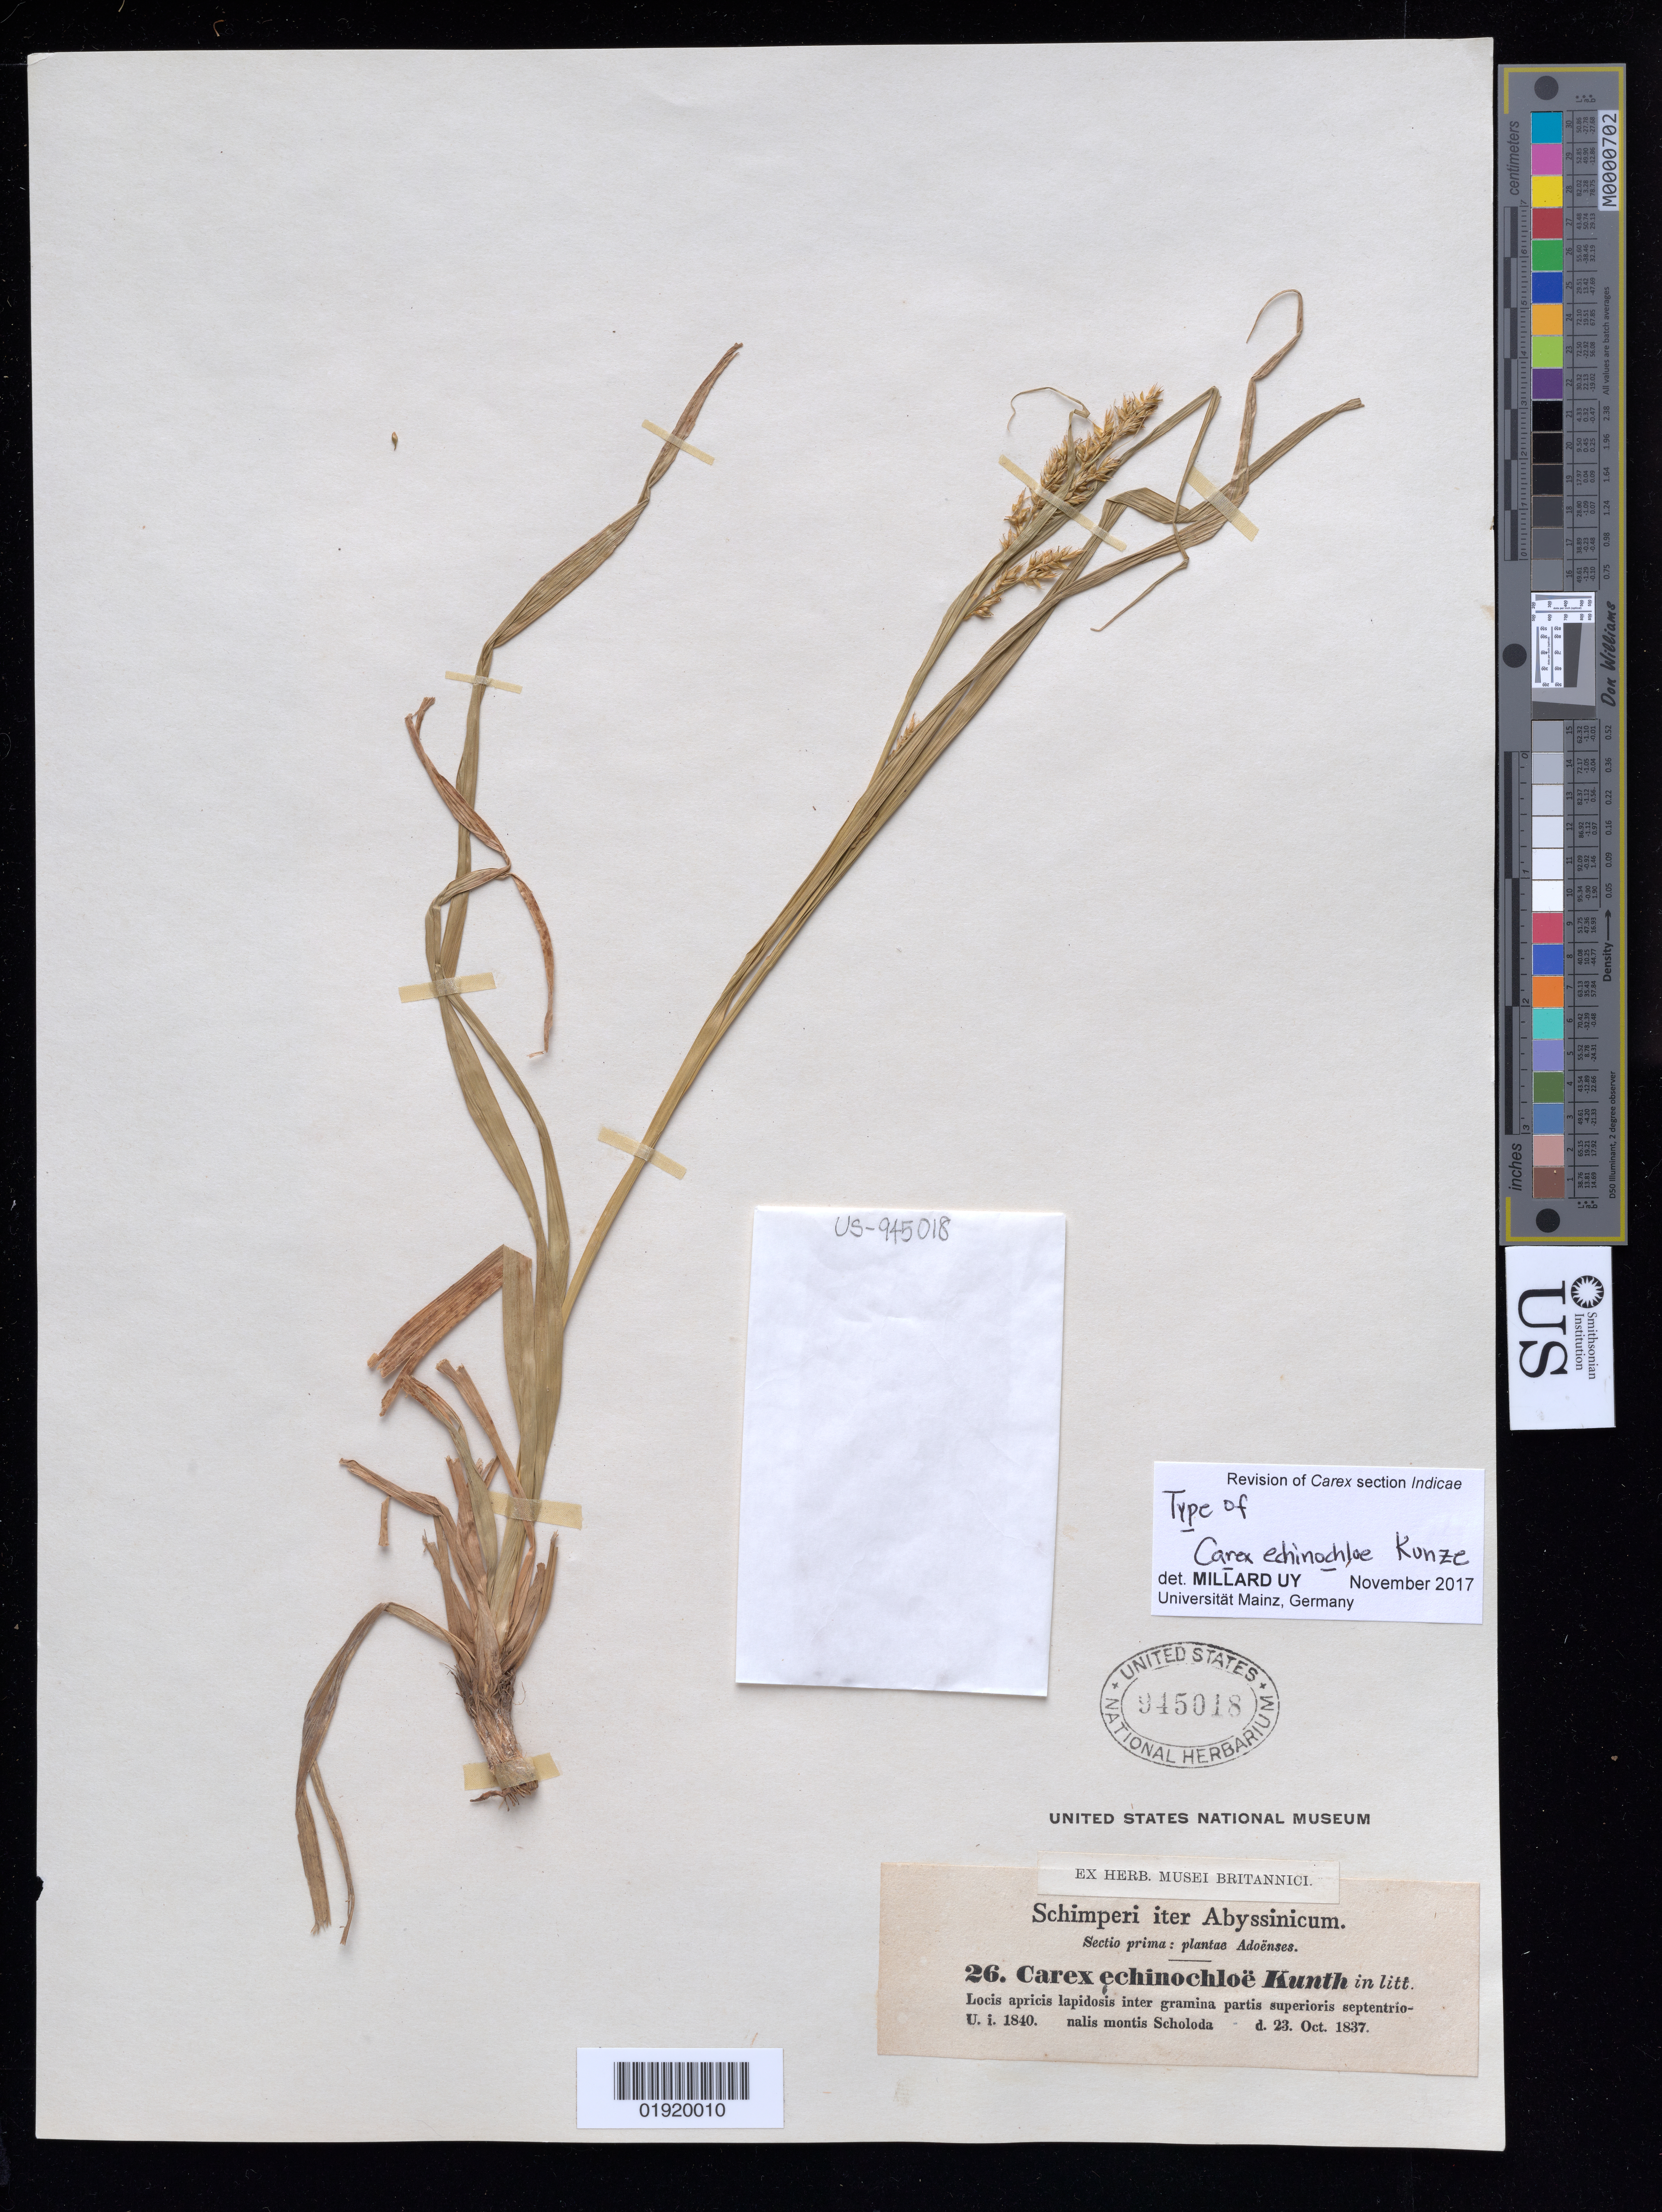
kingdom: Plantae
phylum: Tracheophyta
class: Liliopsida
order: Poales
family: Cyperaceae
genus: Carex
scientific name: Carex echinochloe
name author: Kunze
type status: Type Collection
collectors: G. W. Schimper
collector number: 26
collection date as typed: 23 Oct 1837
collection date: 1837-10-23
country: Ethiopia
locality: "Abyssinicum", Sectio prima: plantae Adoenses. Locis apricis lapidosis inter gramina partis superioris septentrionalis montis Scholoda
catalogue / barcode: US 945018